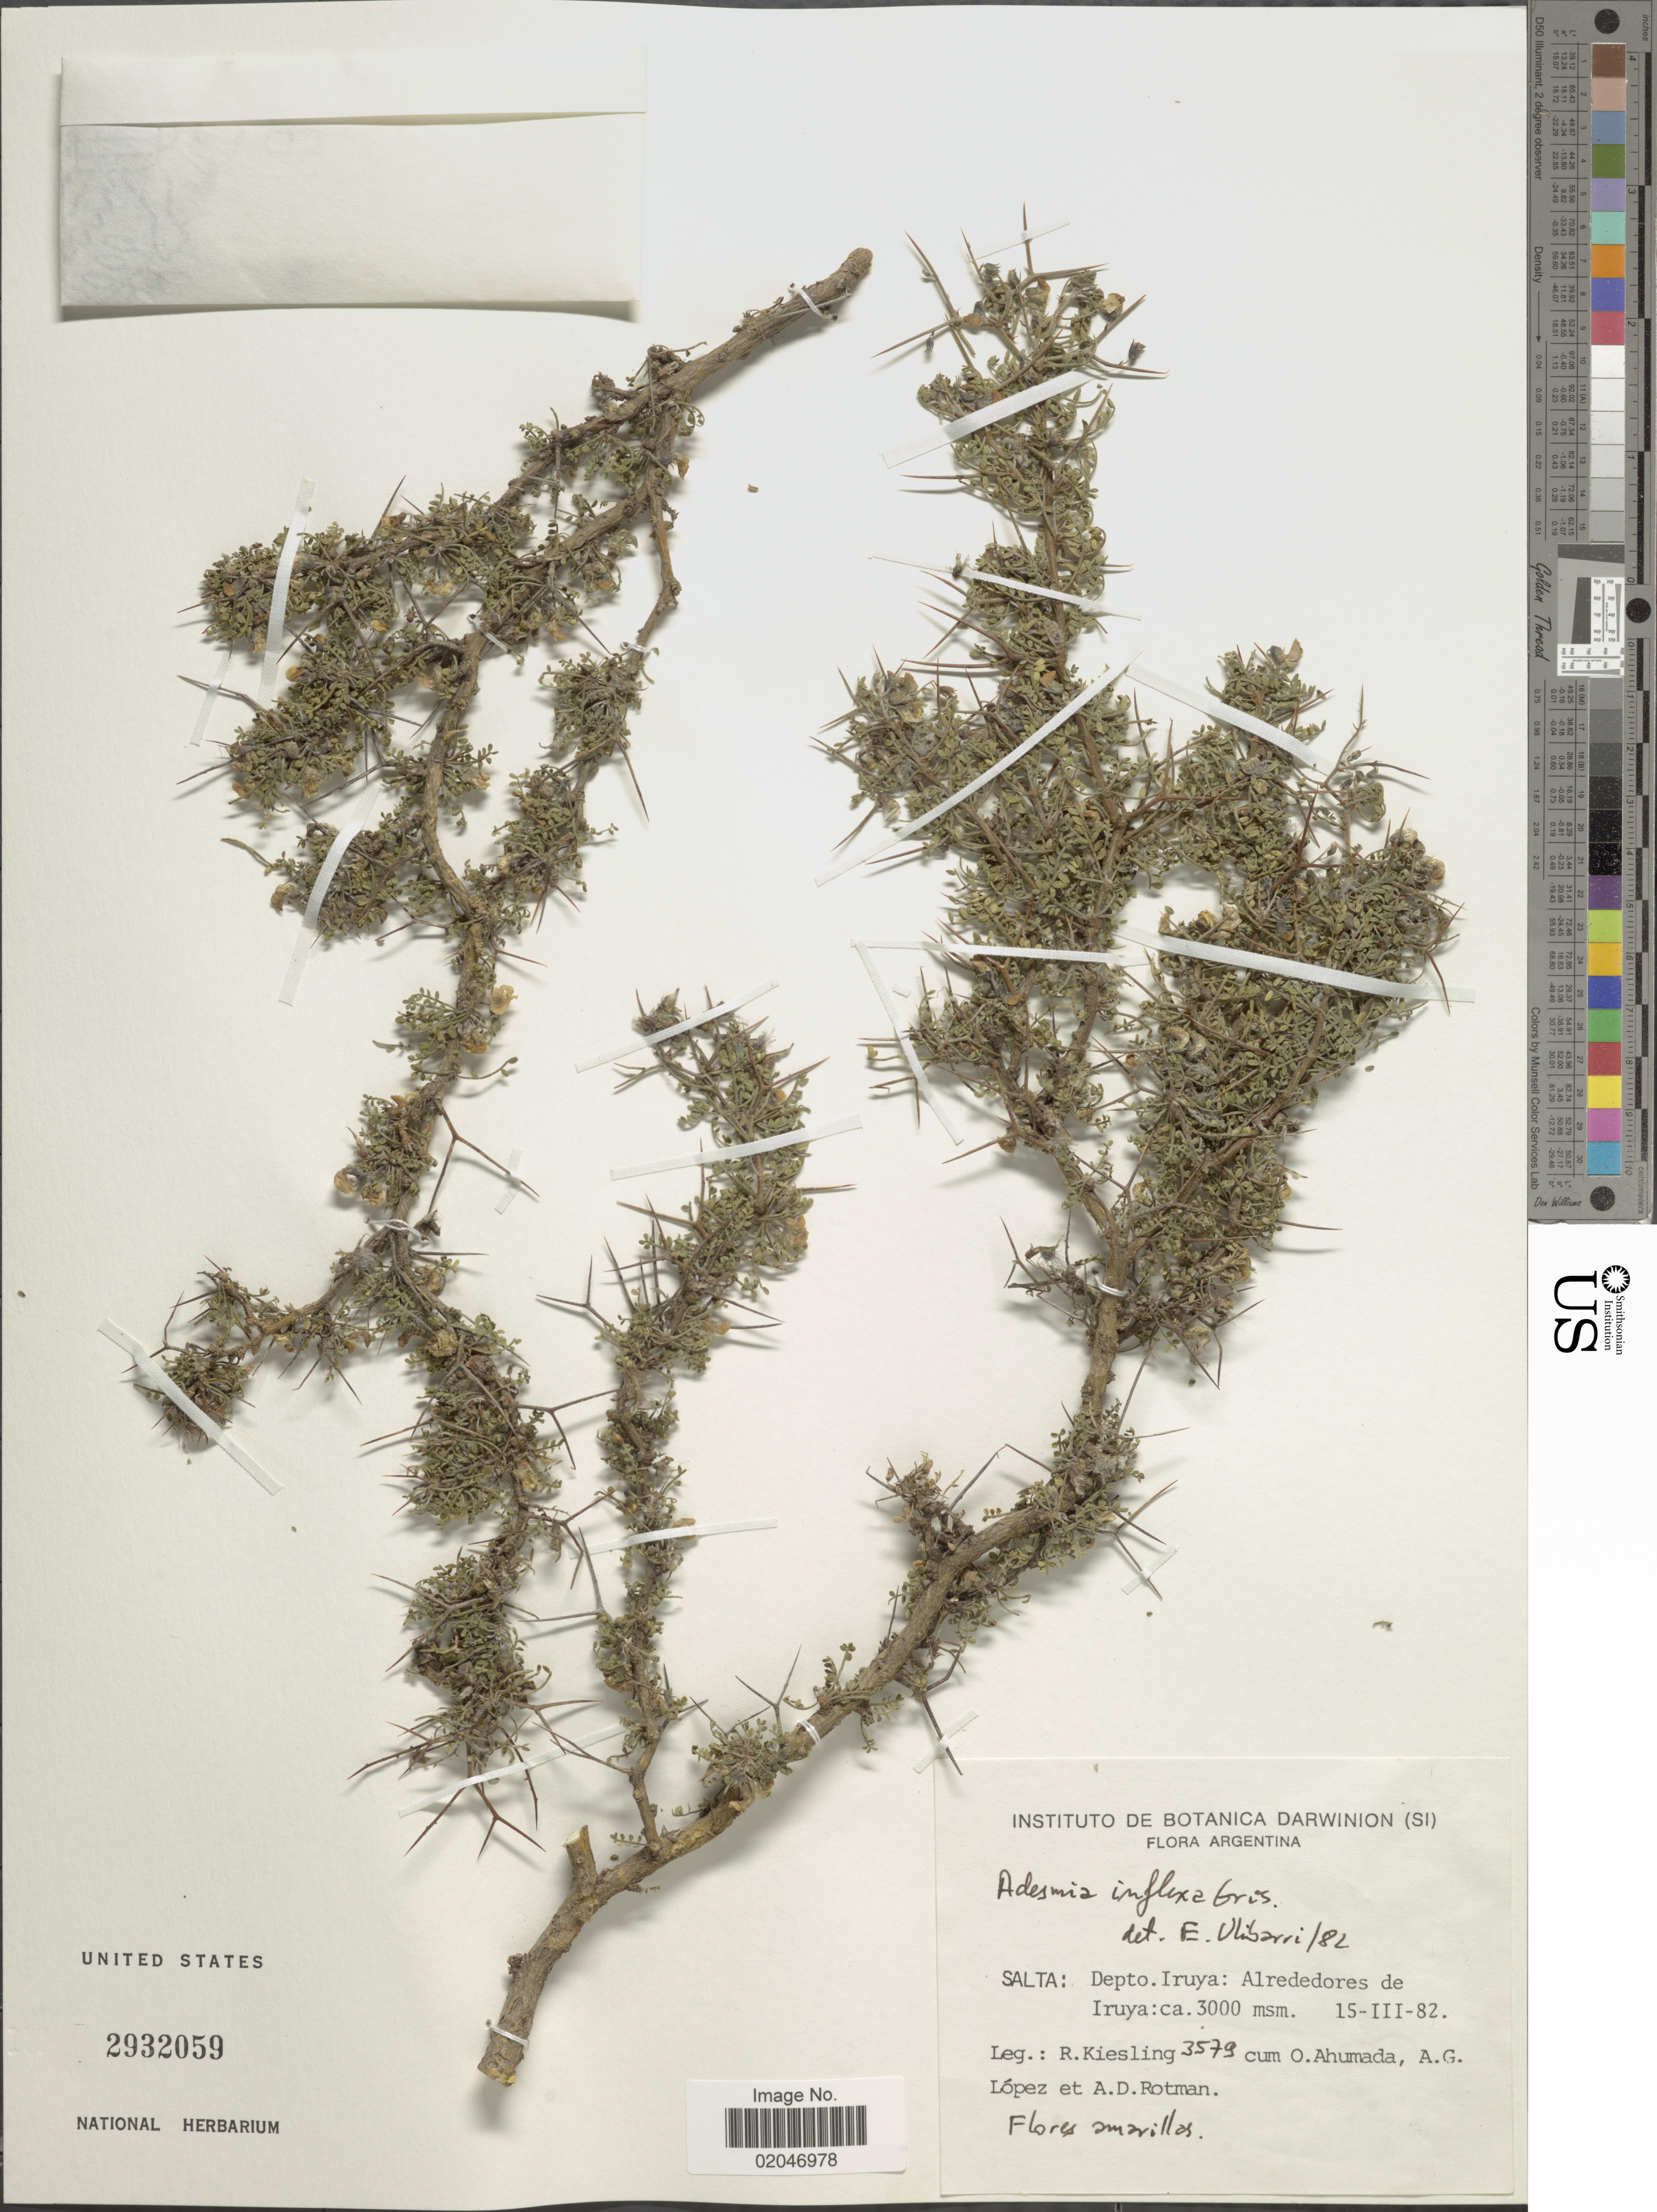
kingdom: Plantae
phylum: Tracheophyta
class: Magnoliopsida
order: Fabales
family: Fabaceae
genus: Adesmia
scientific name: Adesmia inflexa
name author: Griseb.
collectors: R. Kiesling, O. Ahumada, A. G. Lopez & A. D. Rotman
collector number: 3579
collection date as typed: Transcribed d/m/y: 15/3/82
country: Argentina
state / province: Salta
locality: Depto: Iruya: Alrededores de Iruya.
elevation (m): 3000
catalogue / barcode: US 2932059